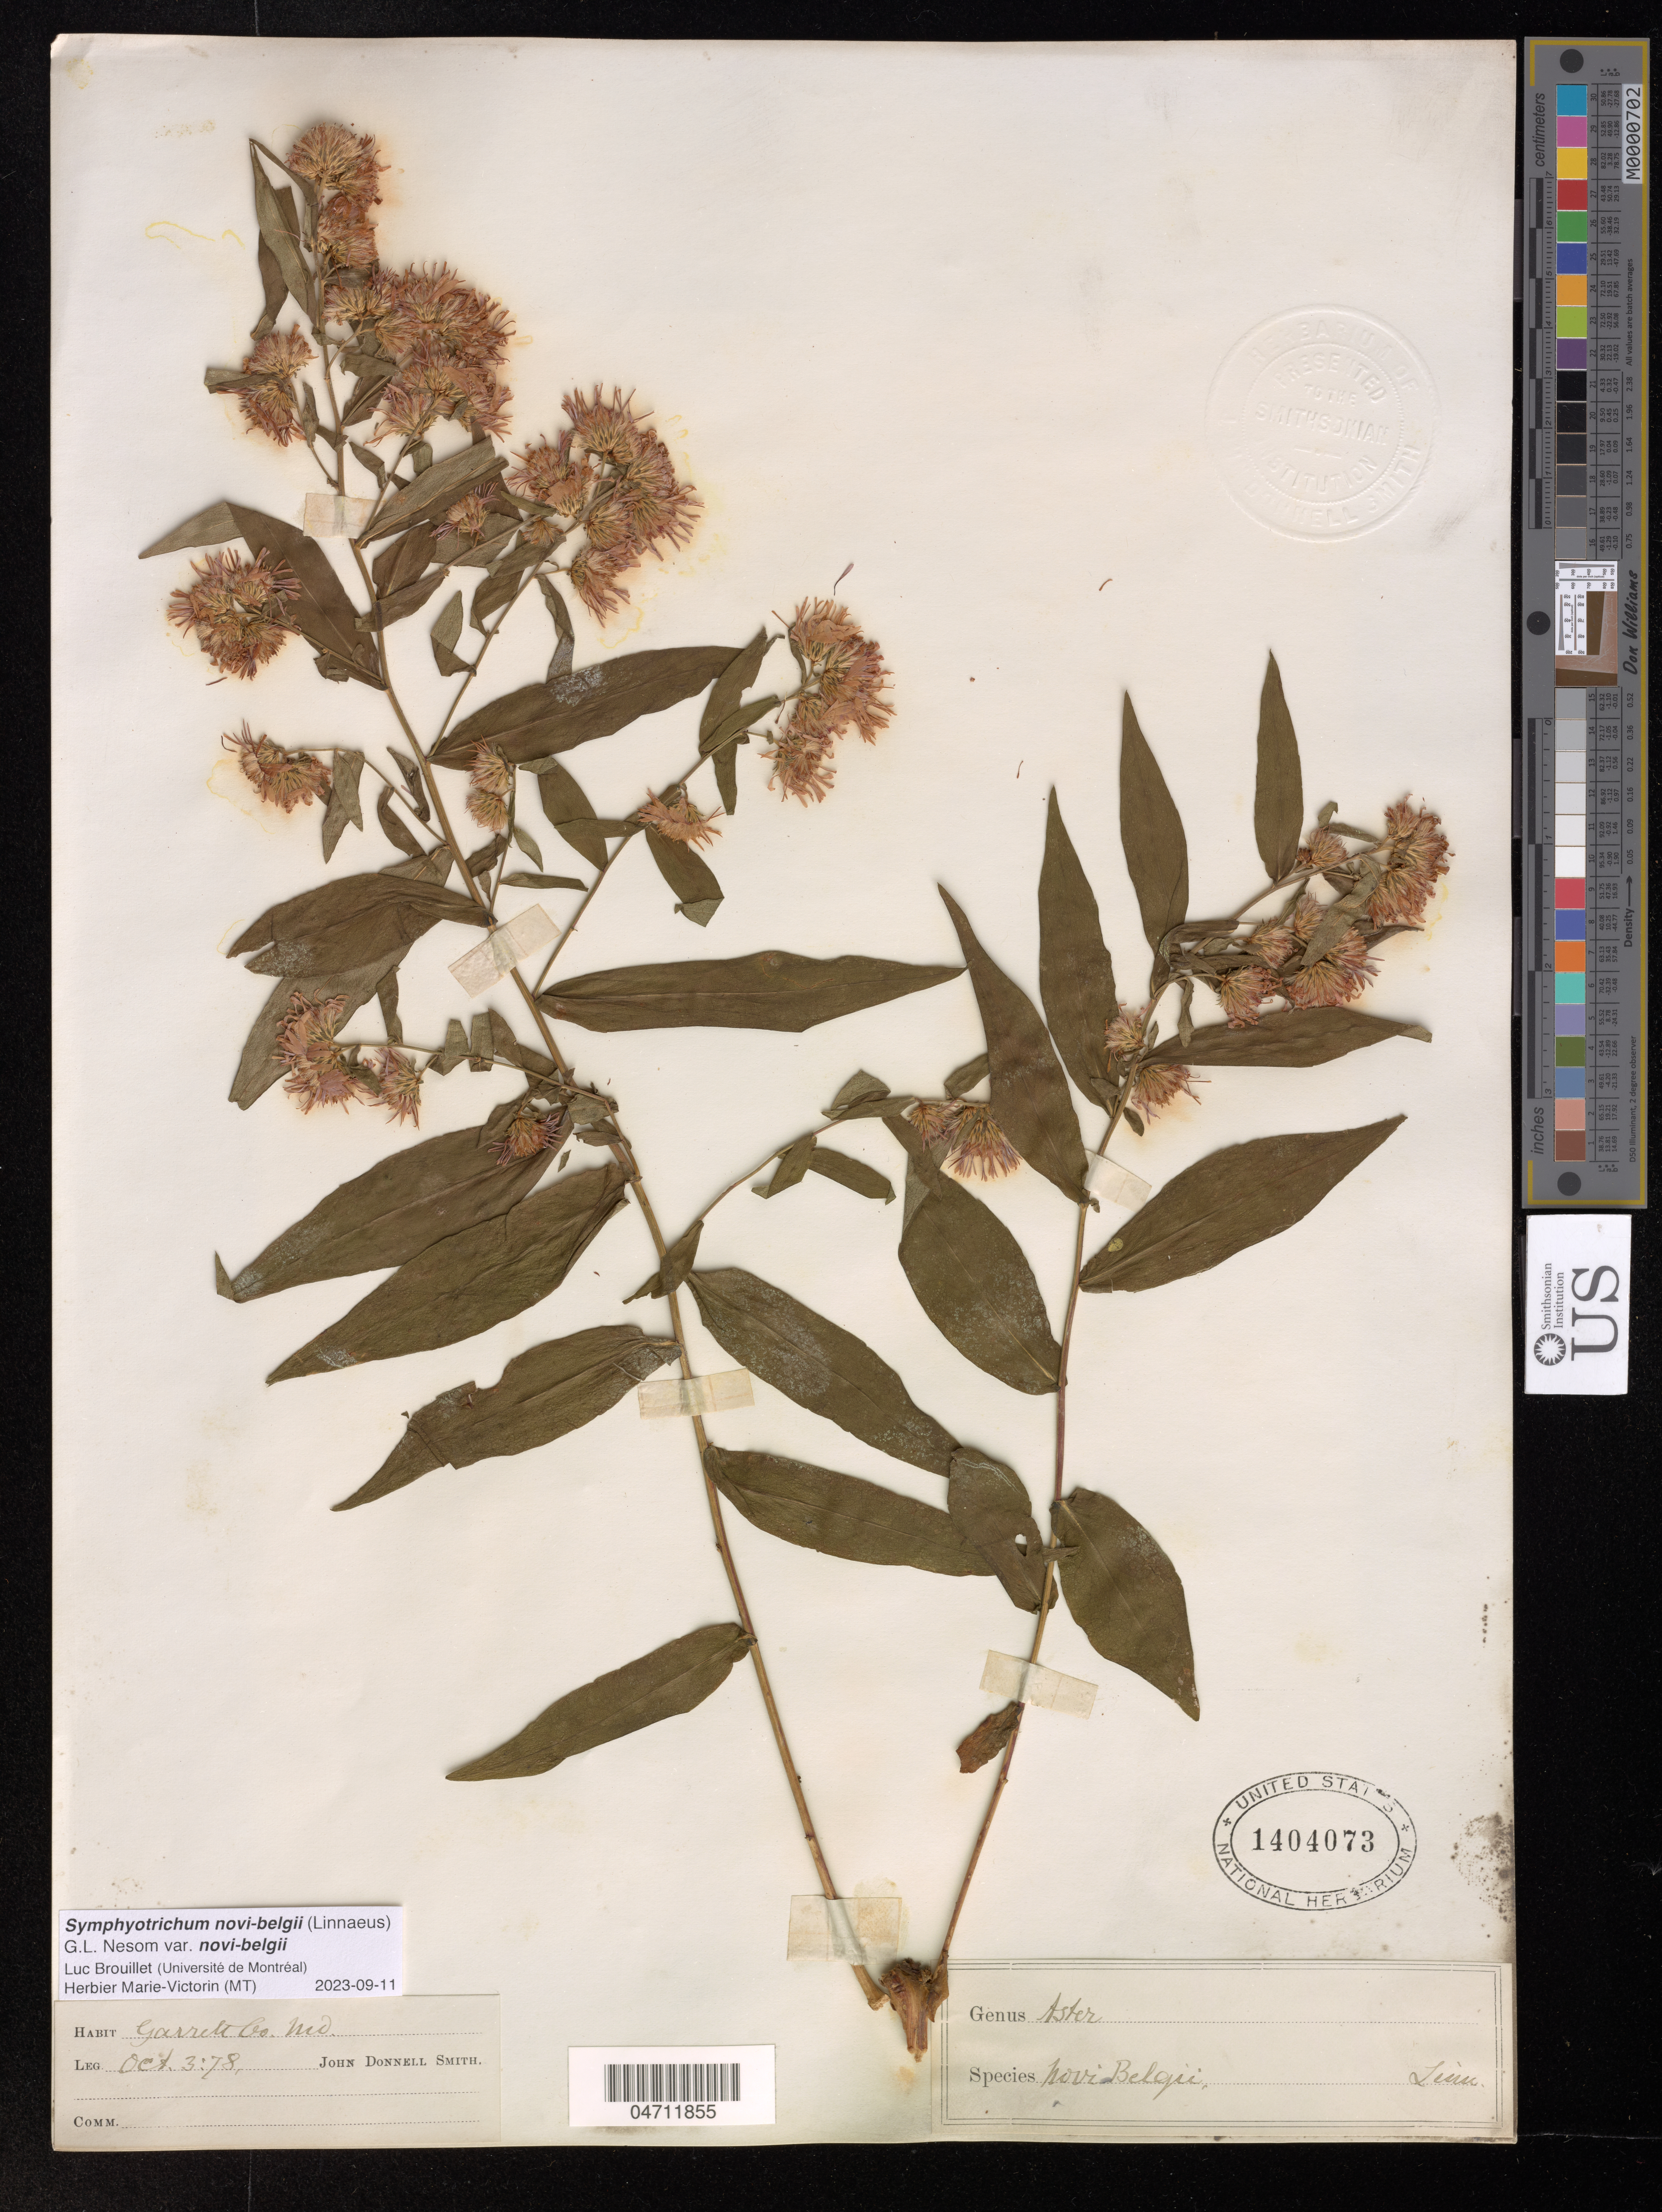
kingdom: Plantae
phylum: Tracheophyta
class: Magnoliopsida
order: Asterales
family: Asteraceae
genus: Symphyotrichum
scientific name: Symphyotrichum novi-belgii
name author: (L.) G.L. Nesom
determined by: Brouillet, Luc, (MT), Universite de Montreal (CANADA)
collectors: J. Smith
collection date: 1878-10-03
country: United States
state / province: Missouri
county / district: Garrett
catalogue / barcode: US 1404073